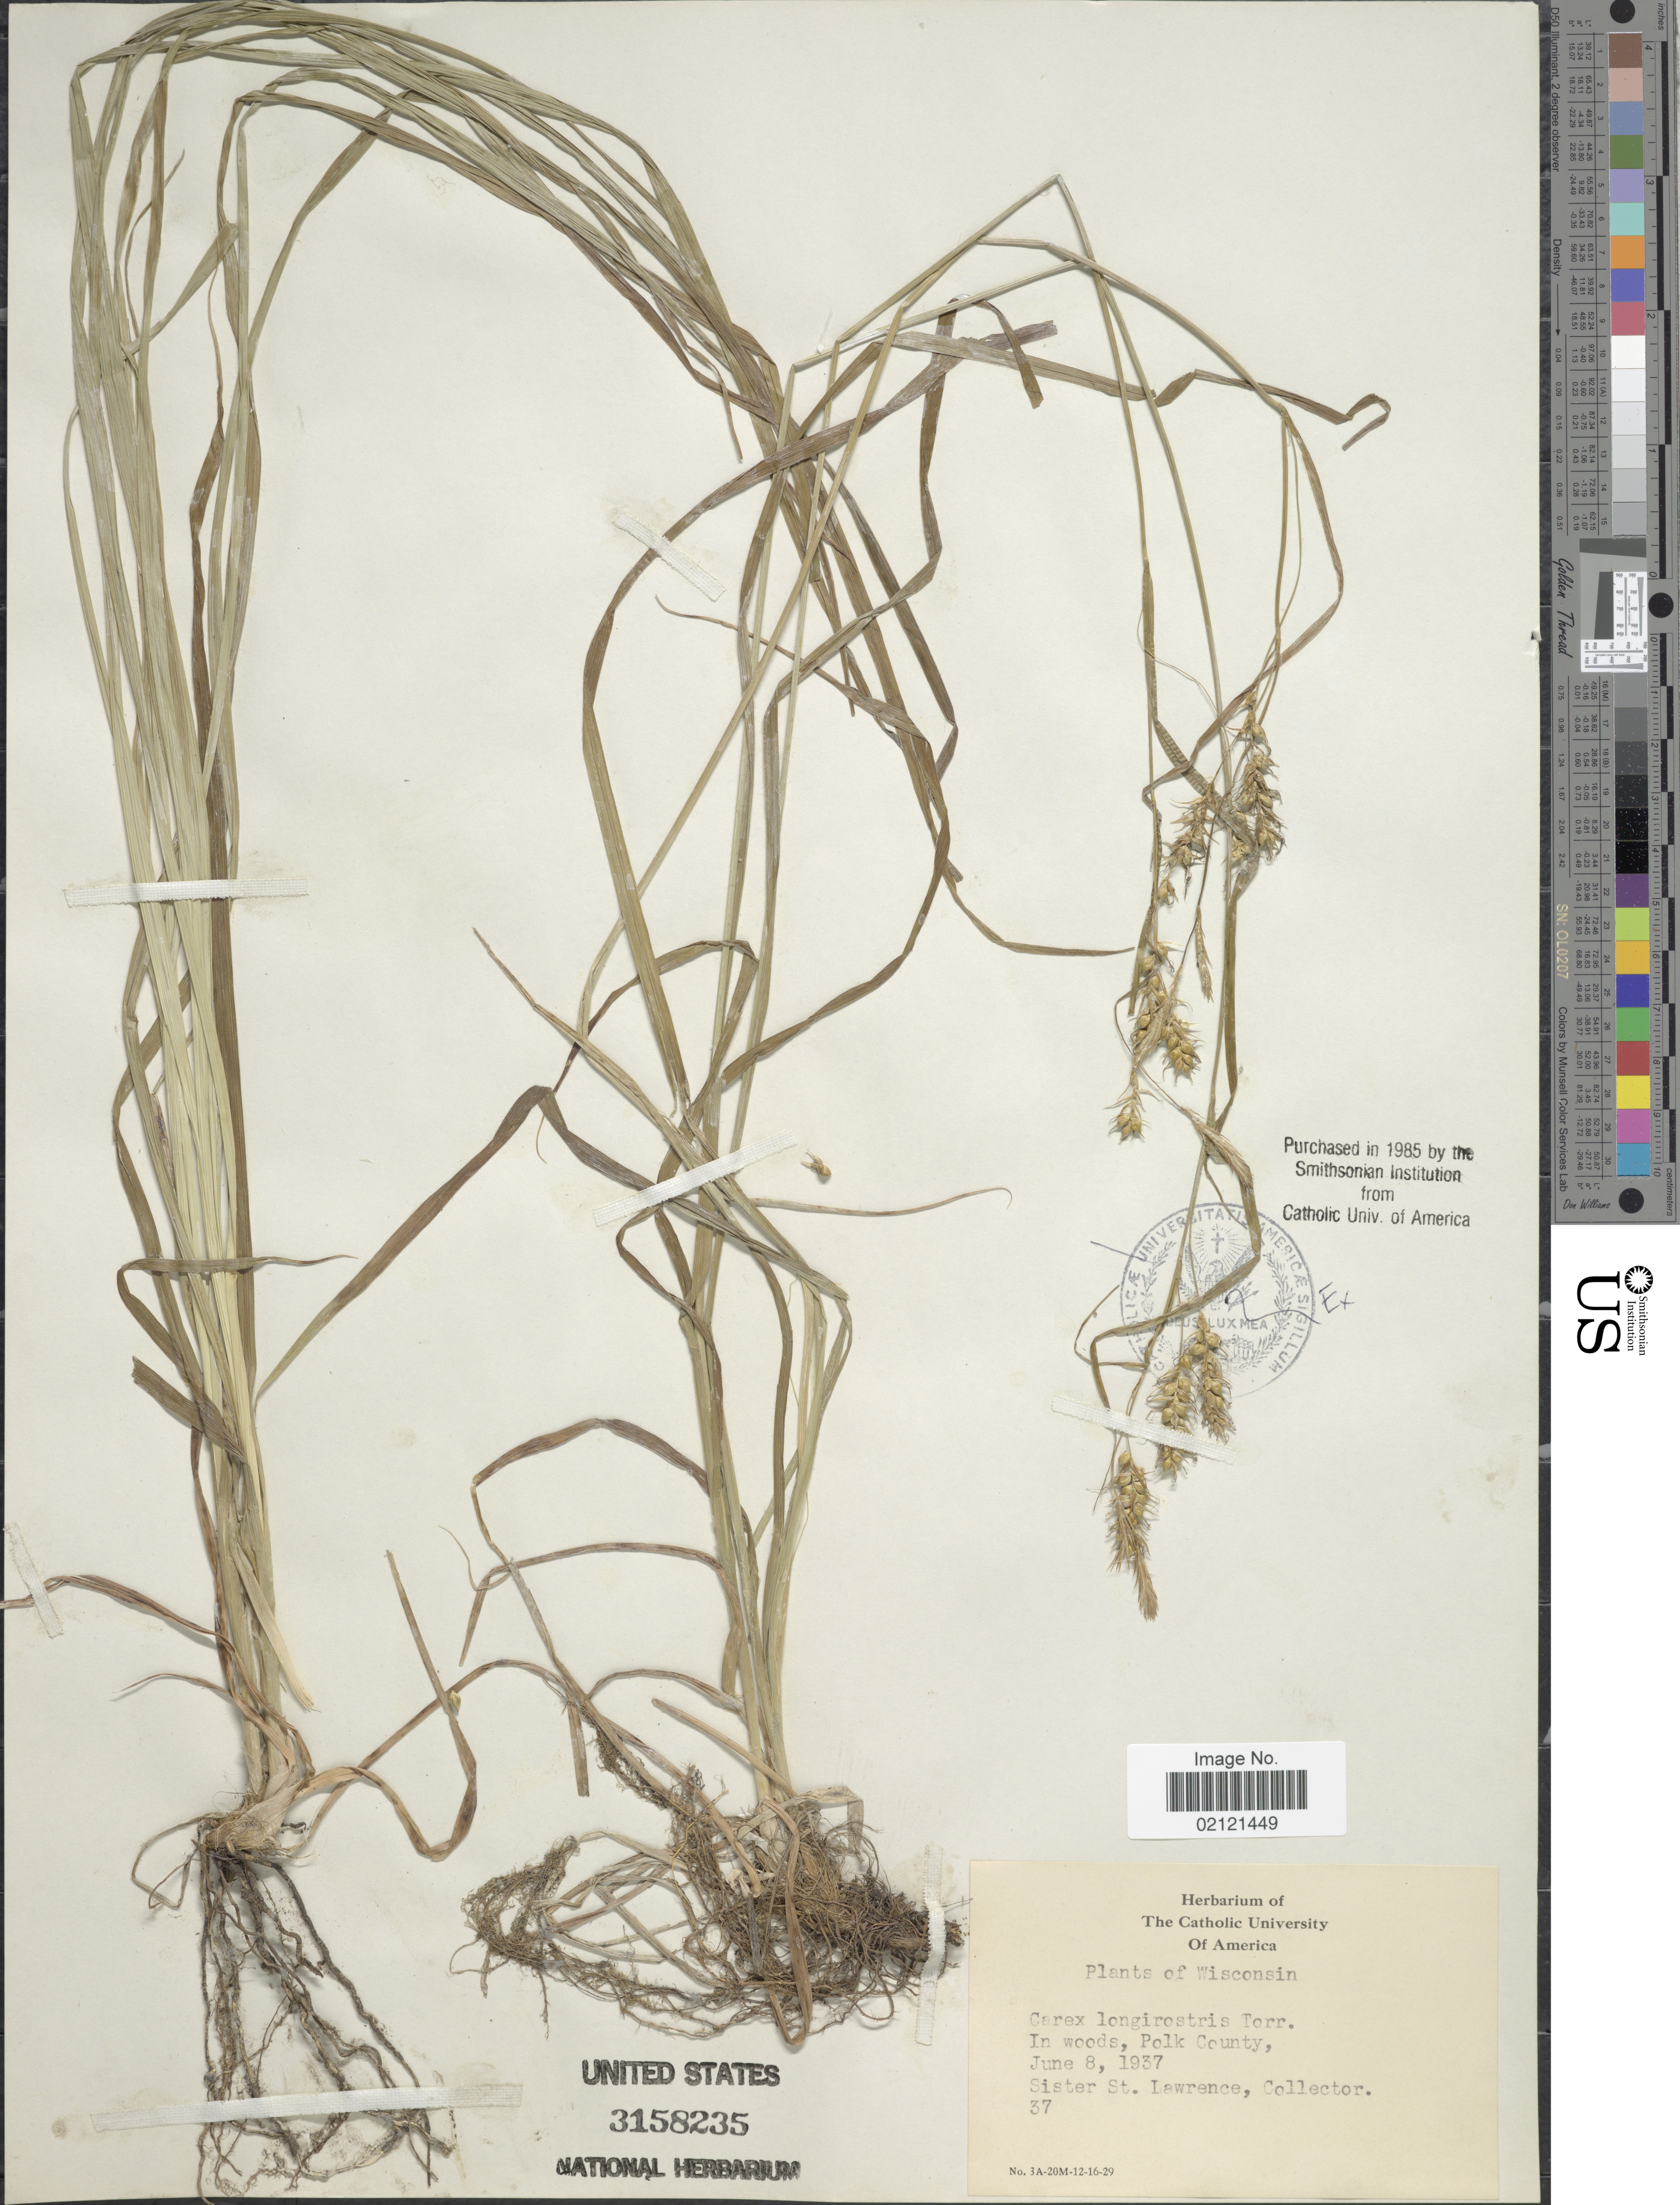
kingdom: Plantae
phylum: Tracheophyta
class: Liliopsida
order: Poales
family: Cyperaceae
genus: Carex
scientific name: Carex sprengelii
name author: Dewey ex Spreng.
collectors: S. Lawrence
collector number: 37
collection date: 1937-06-08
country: United States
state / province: Wisconsin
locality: In woods, Polk County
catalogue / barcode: US 3158235